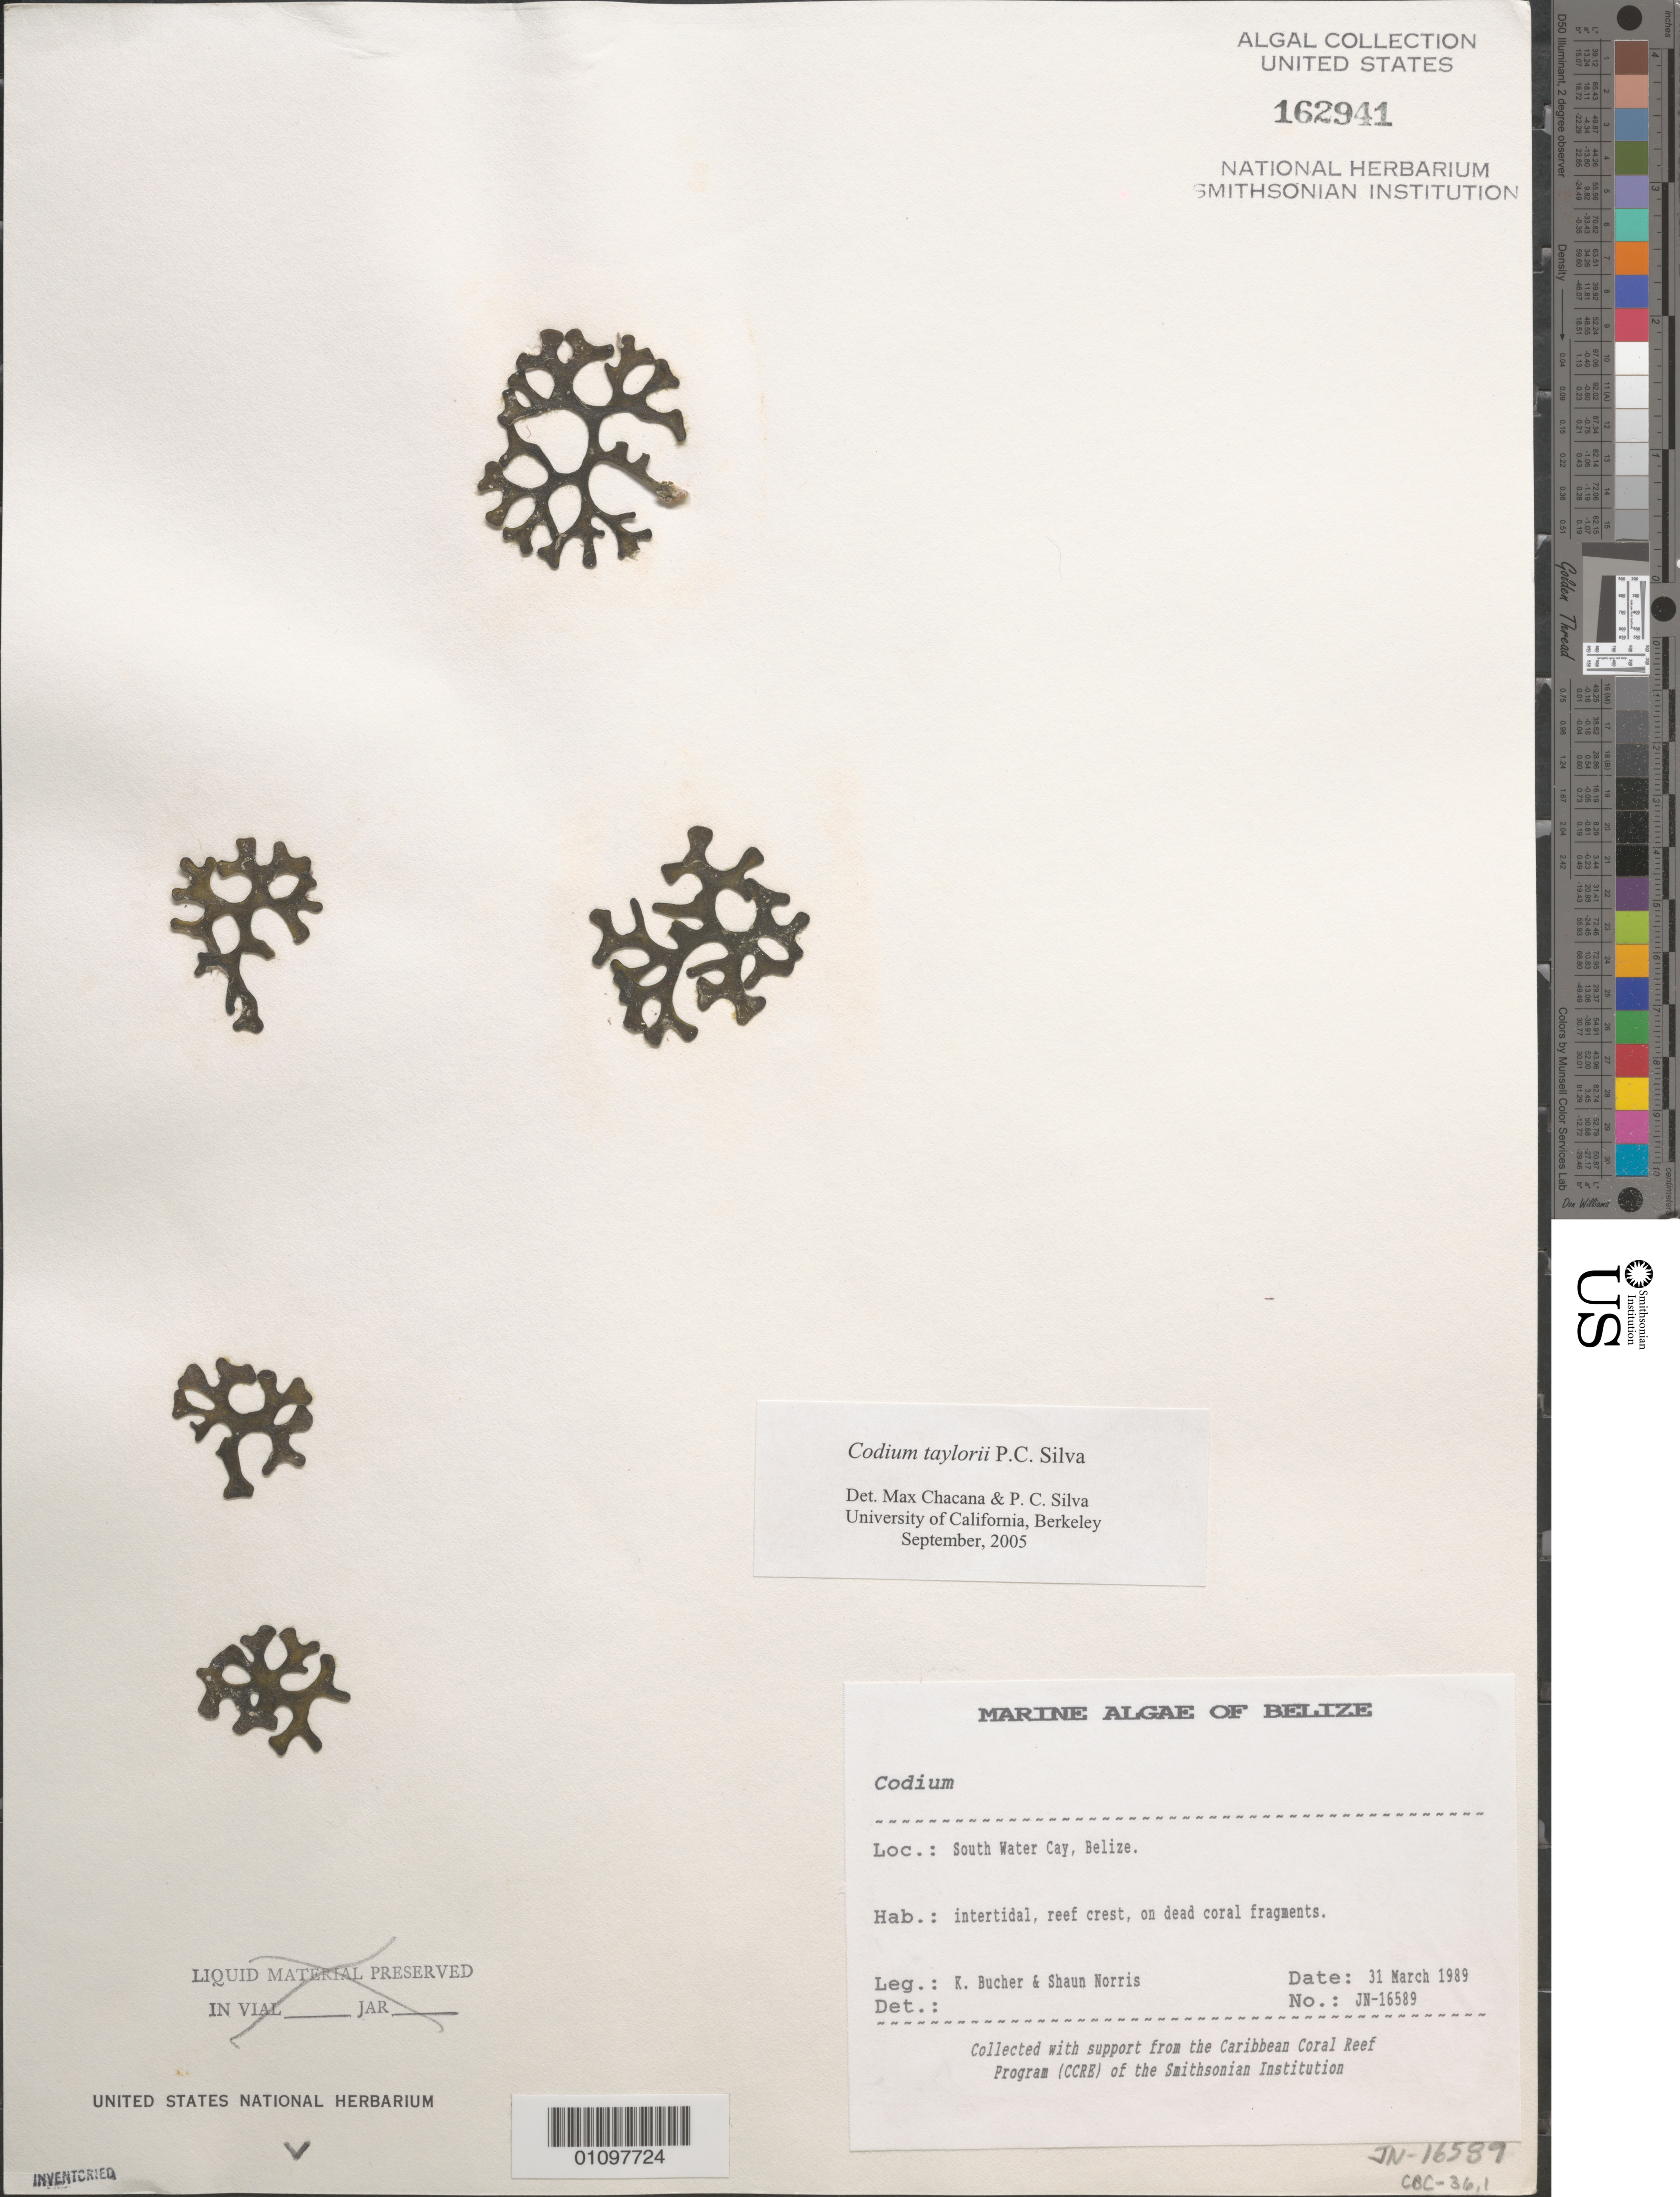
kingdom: Plantae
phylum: Chlorophyta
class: Ulvophyceae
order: Bryopsidales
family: Codiaceae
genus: Codium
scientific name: Codium taylorii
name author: P.C. Silva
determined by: Chacana, M. E.; Silva, P. C.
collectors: K. E. Bucher & S. Norris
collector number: JN-16589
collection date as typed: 31 Mar 1989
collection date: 1989-03-31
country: Belize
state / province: Stann Creek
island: South Water Cay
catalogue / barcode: US 162941